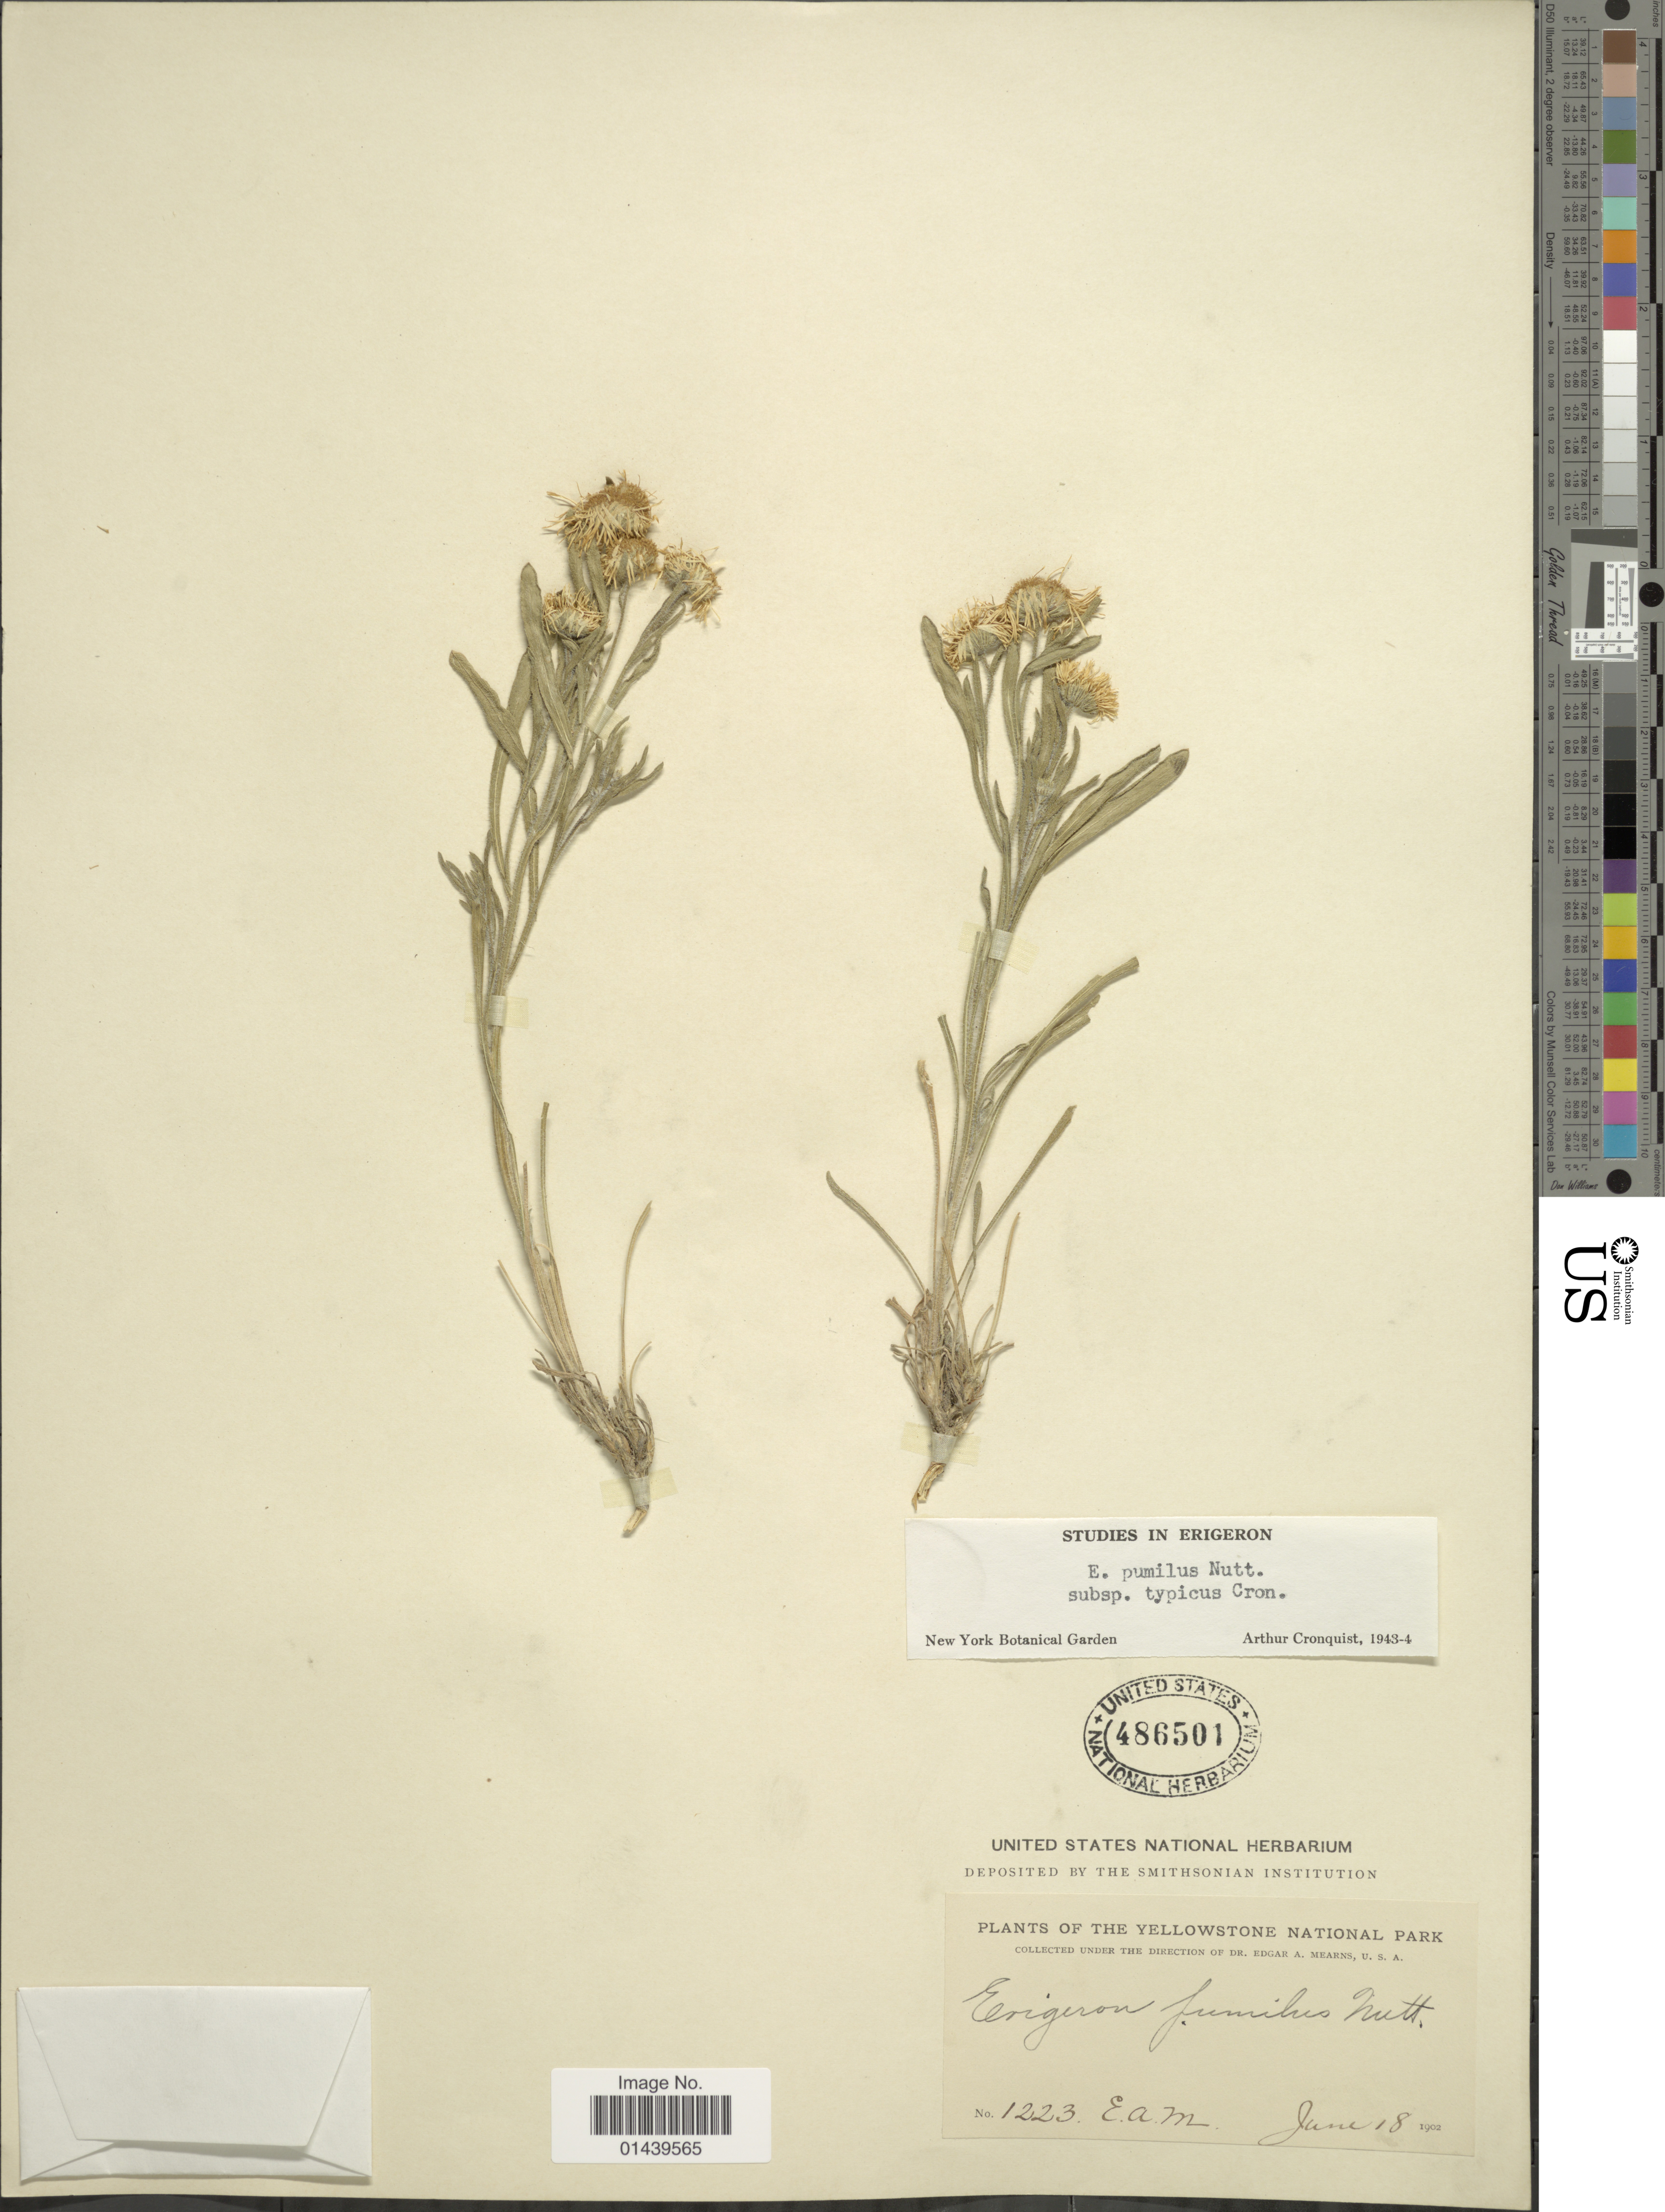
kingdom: Plantae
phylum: Tracheophyta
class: Magnoliopsida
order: Asterales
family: Asteraceae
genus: Erigeron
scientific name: Erigeron pumilus subsp. pumilus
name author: Nutt.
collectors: E. A. Mearns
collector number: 1223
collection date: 1902-06-18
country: United States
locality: Yellowstone National Park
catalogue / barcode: US 486501